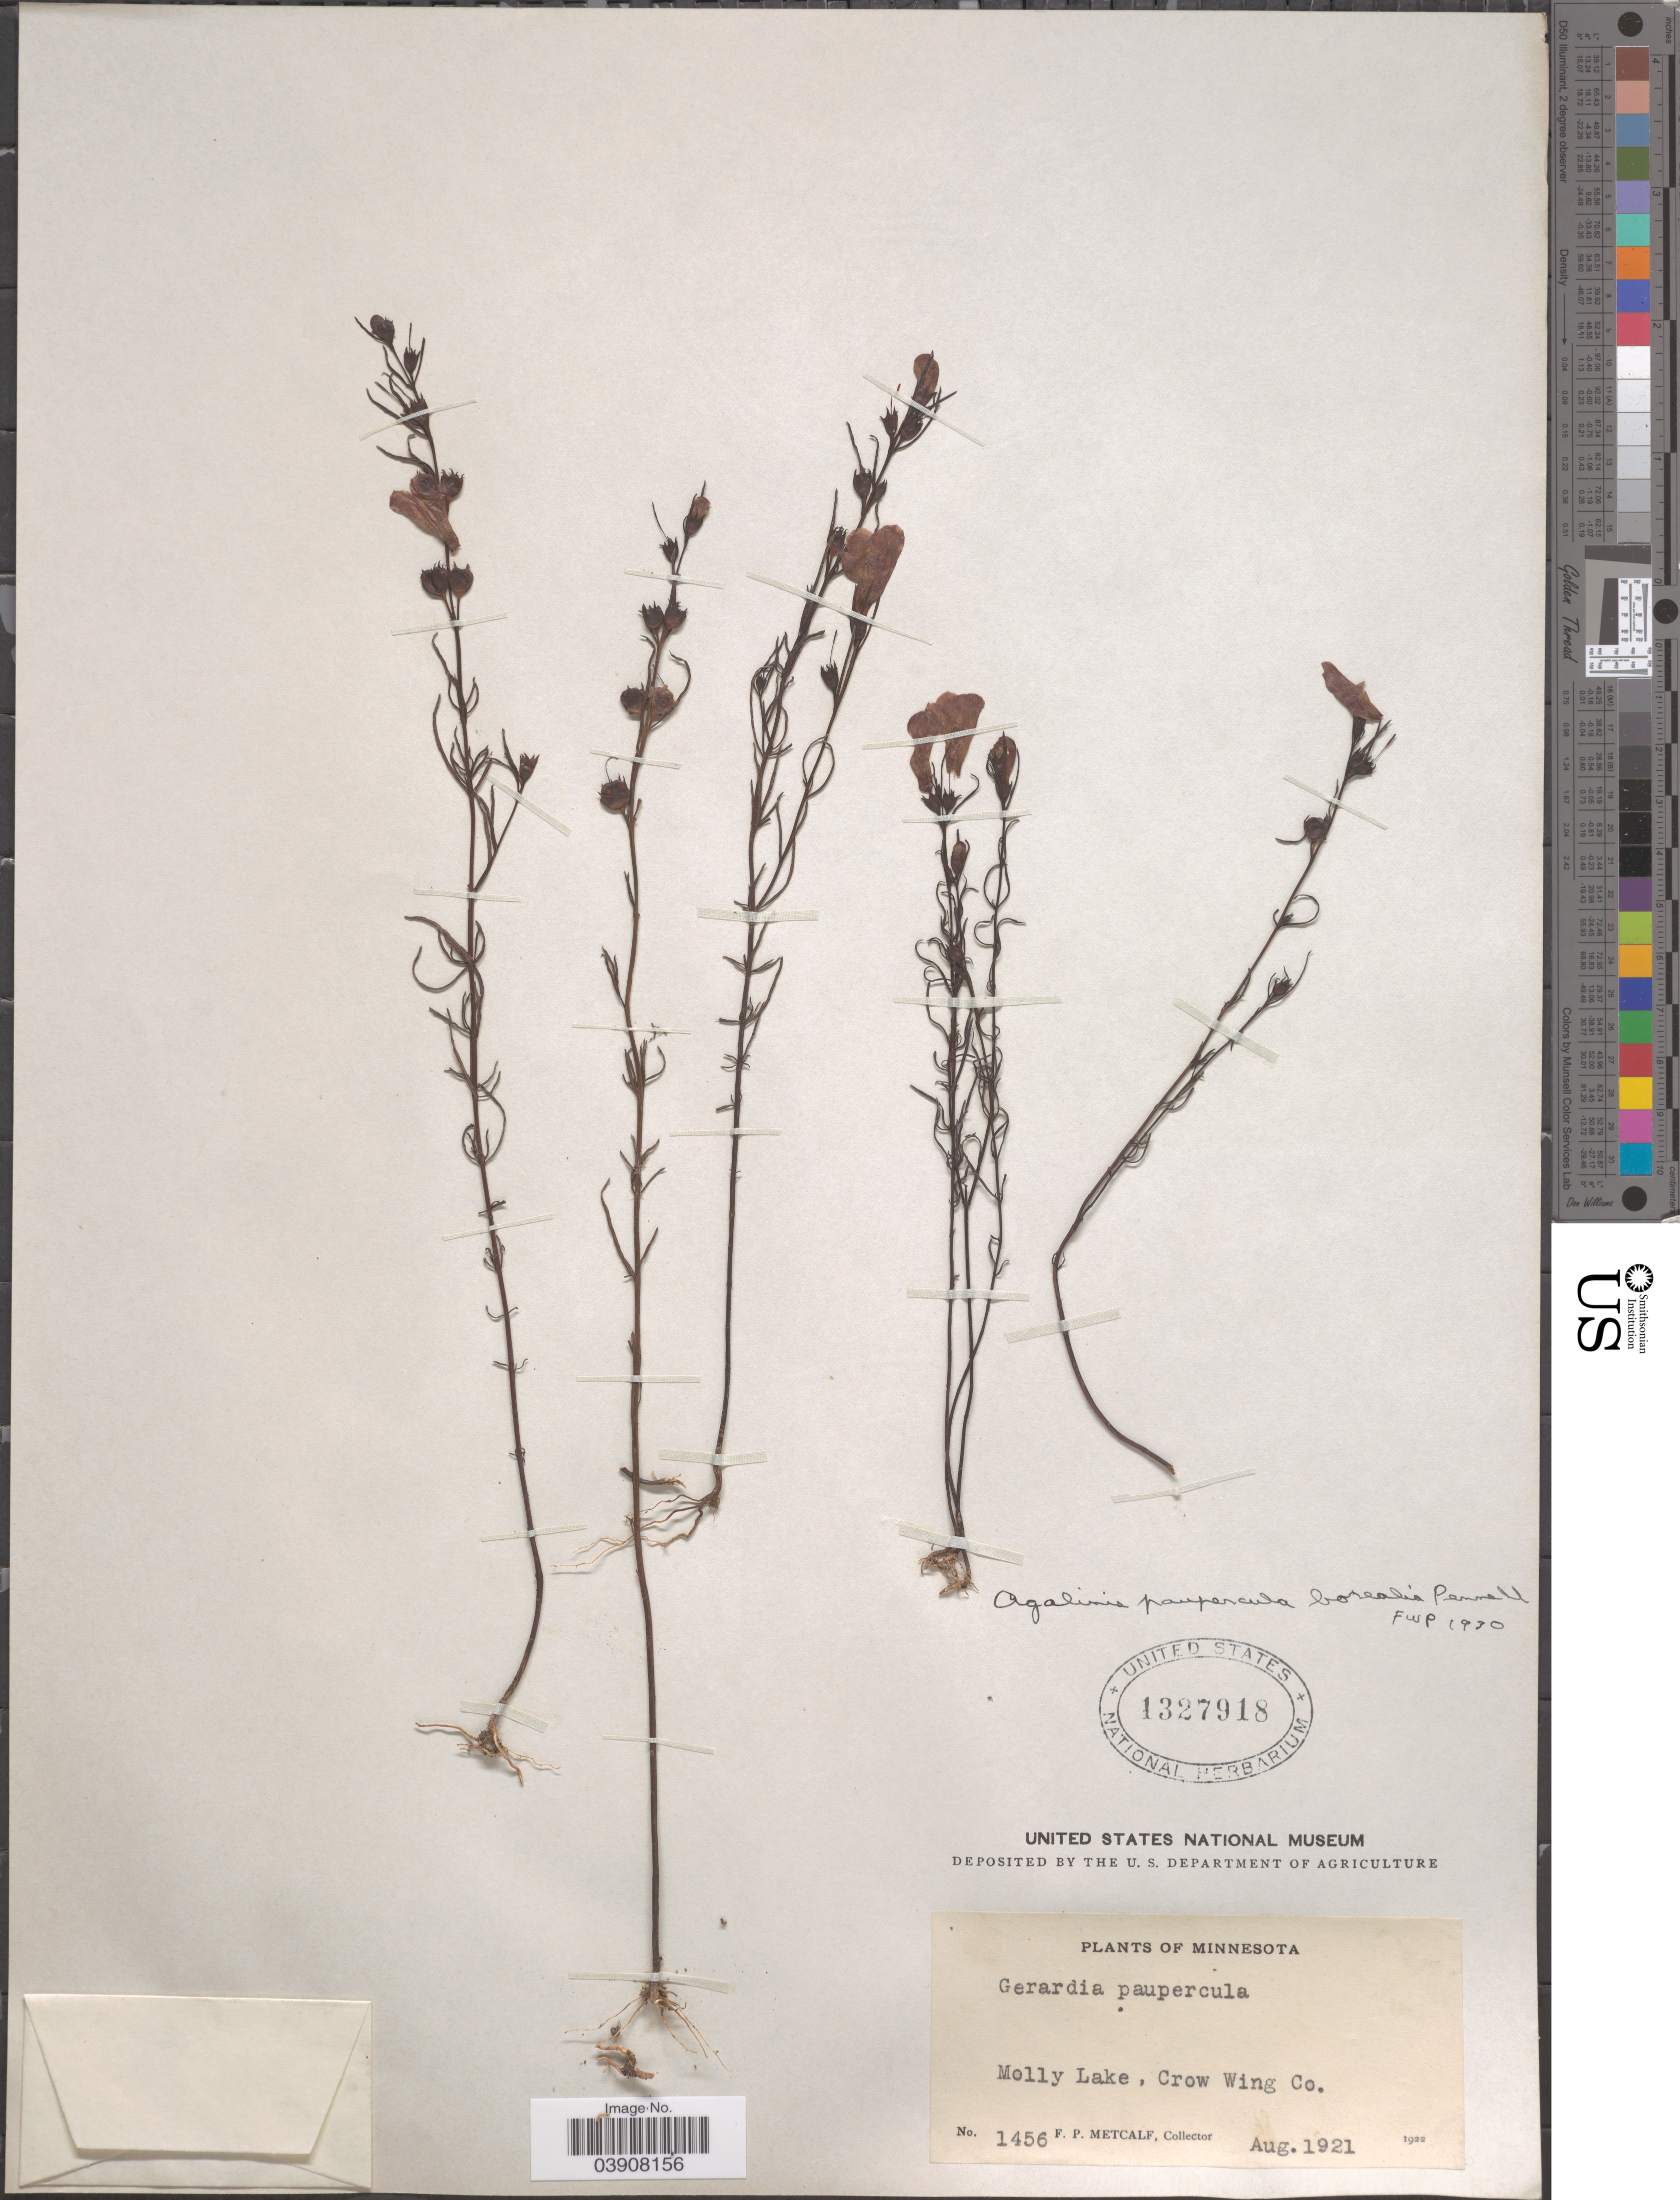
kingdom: Plantae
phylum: Tracheophyta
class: Magnoliopsida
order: Lamiales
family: Orobanchaceae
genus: Agalinis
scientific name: Agalinis paupercula var. borealis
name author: Pennell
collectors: F. Metcalf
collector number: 1456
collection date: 1921-08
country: United States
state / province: Minnesota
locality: Molly Lake, Crow Wing Co.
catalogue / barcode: US 1327918